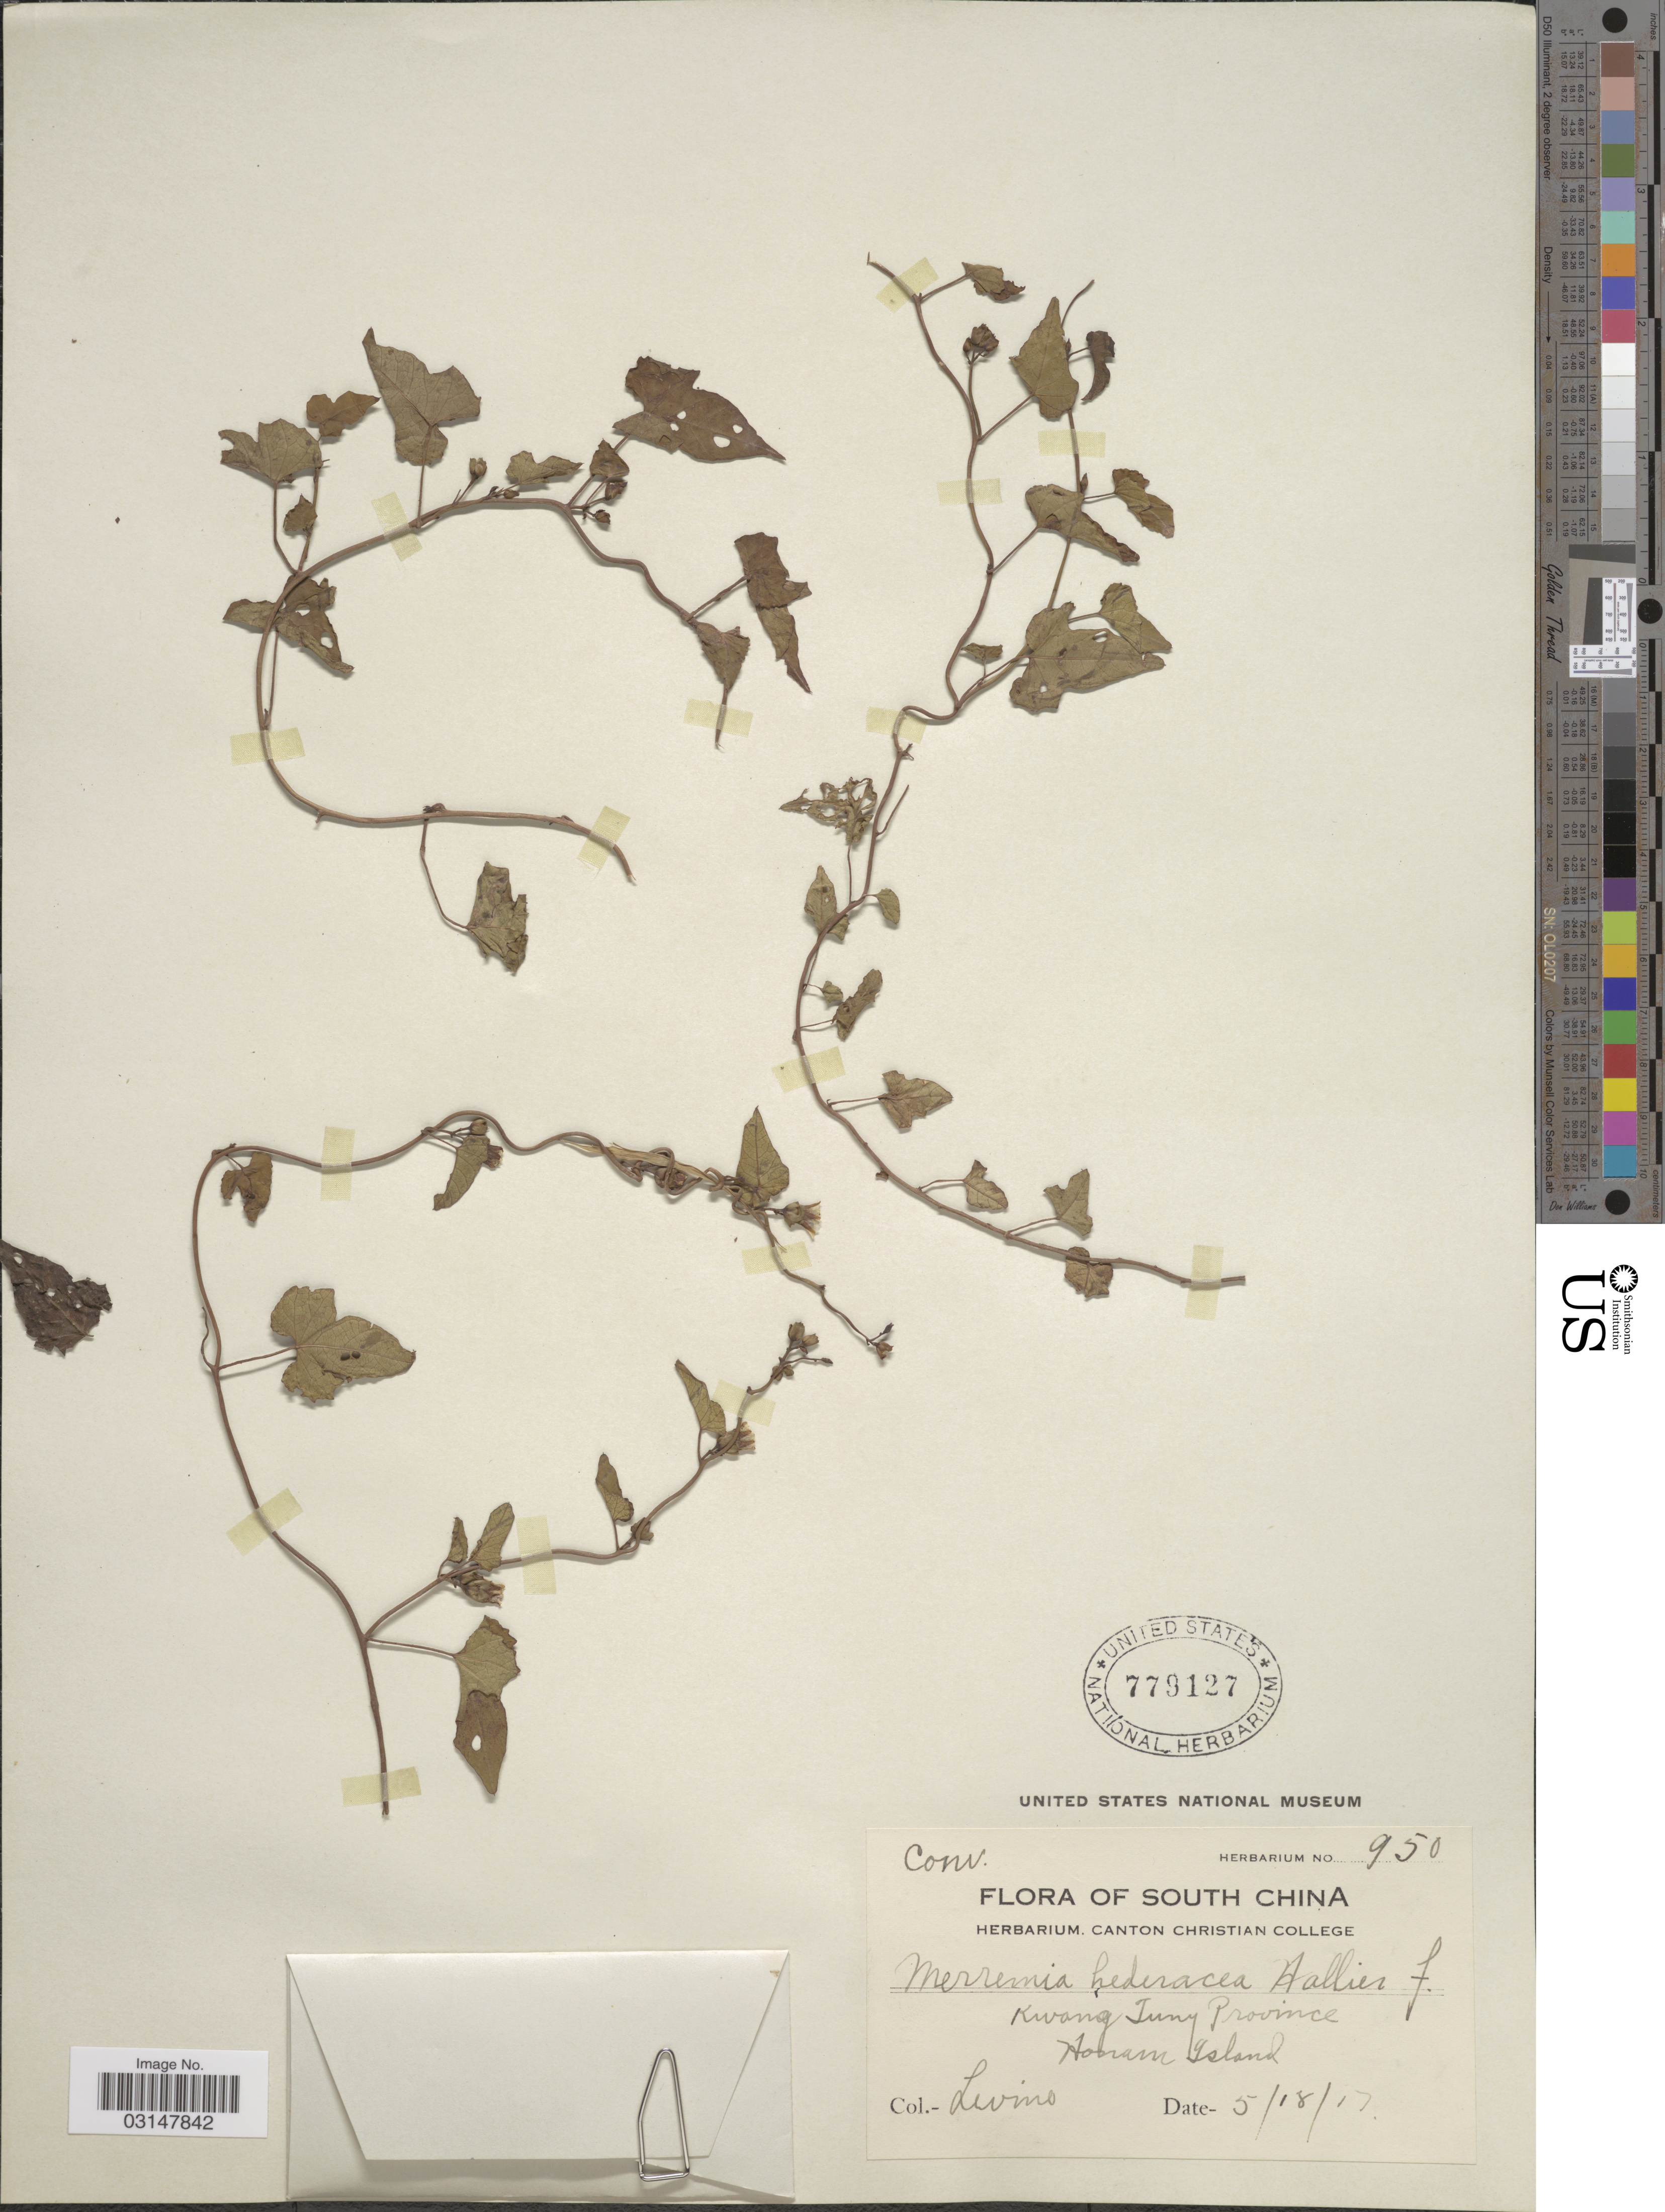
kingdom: Plantae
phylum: Tracheophyta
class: Magnoliopsida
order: Solanales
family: Convolvulaceae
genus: Merremia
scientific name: Merremia hederacea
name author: (Burm. f.) Hallier f.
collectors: -. Levine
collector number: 950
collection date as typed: Transcribed d/m/y: 18/5/17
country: China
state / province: Guangdong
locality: South China. Kwong Tung Province. Honam Island.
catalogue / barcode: US 779127